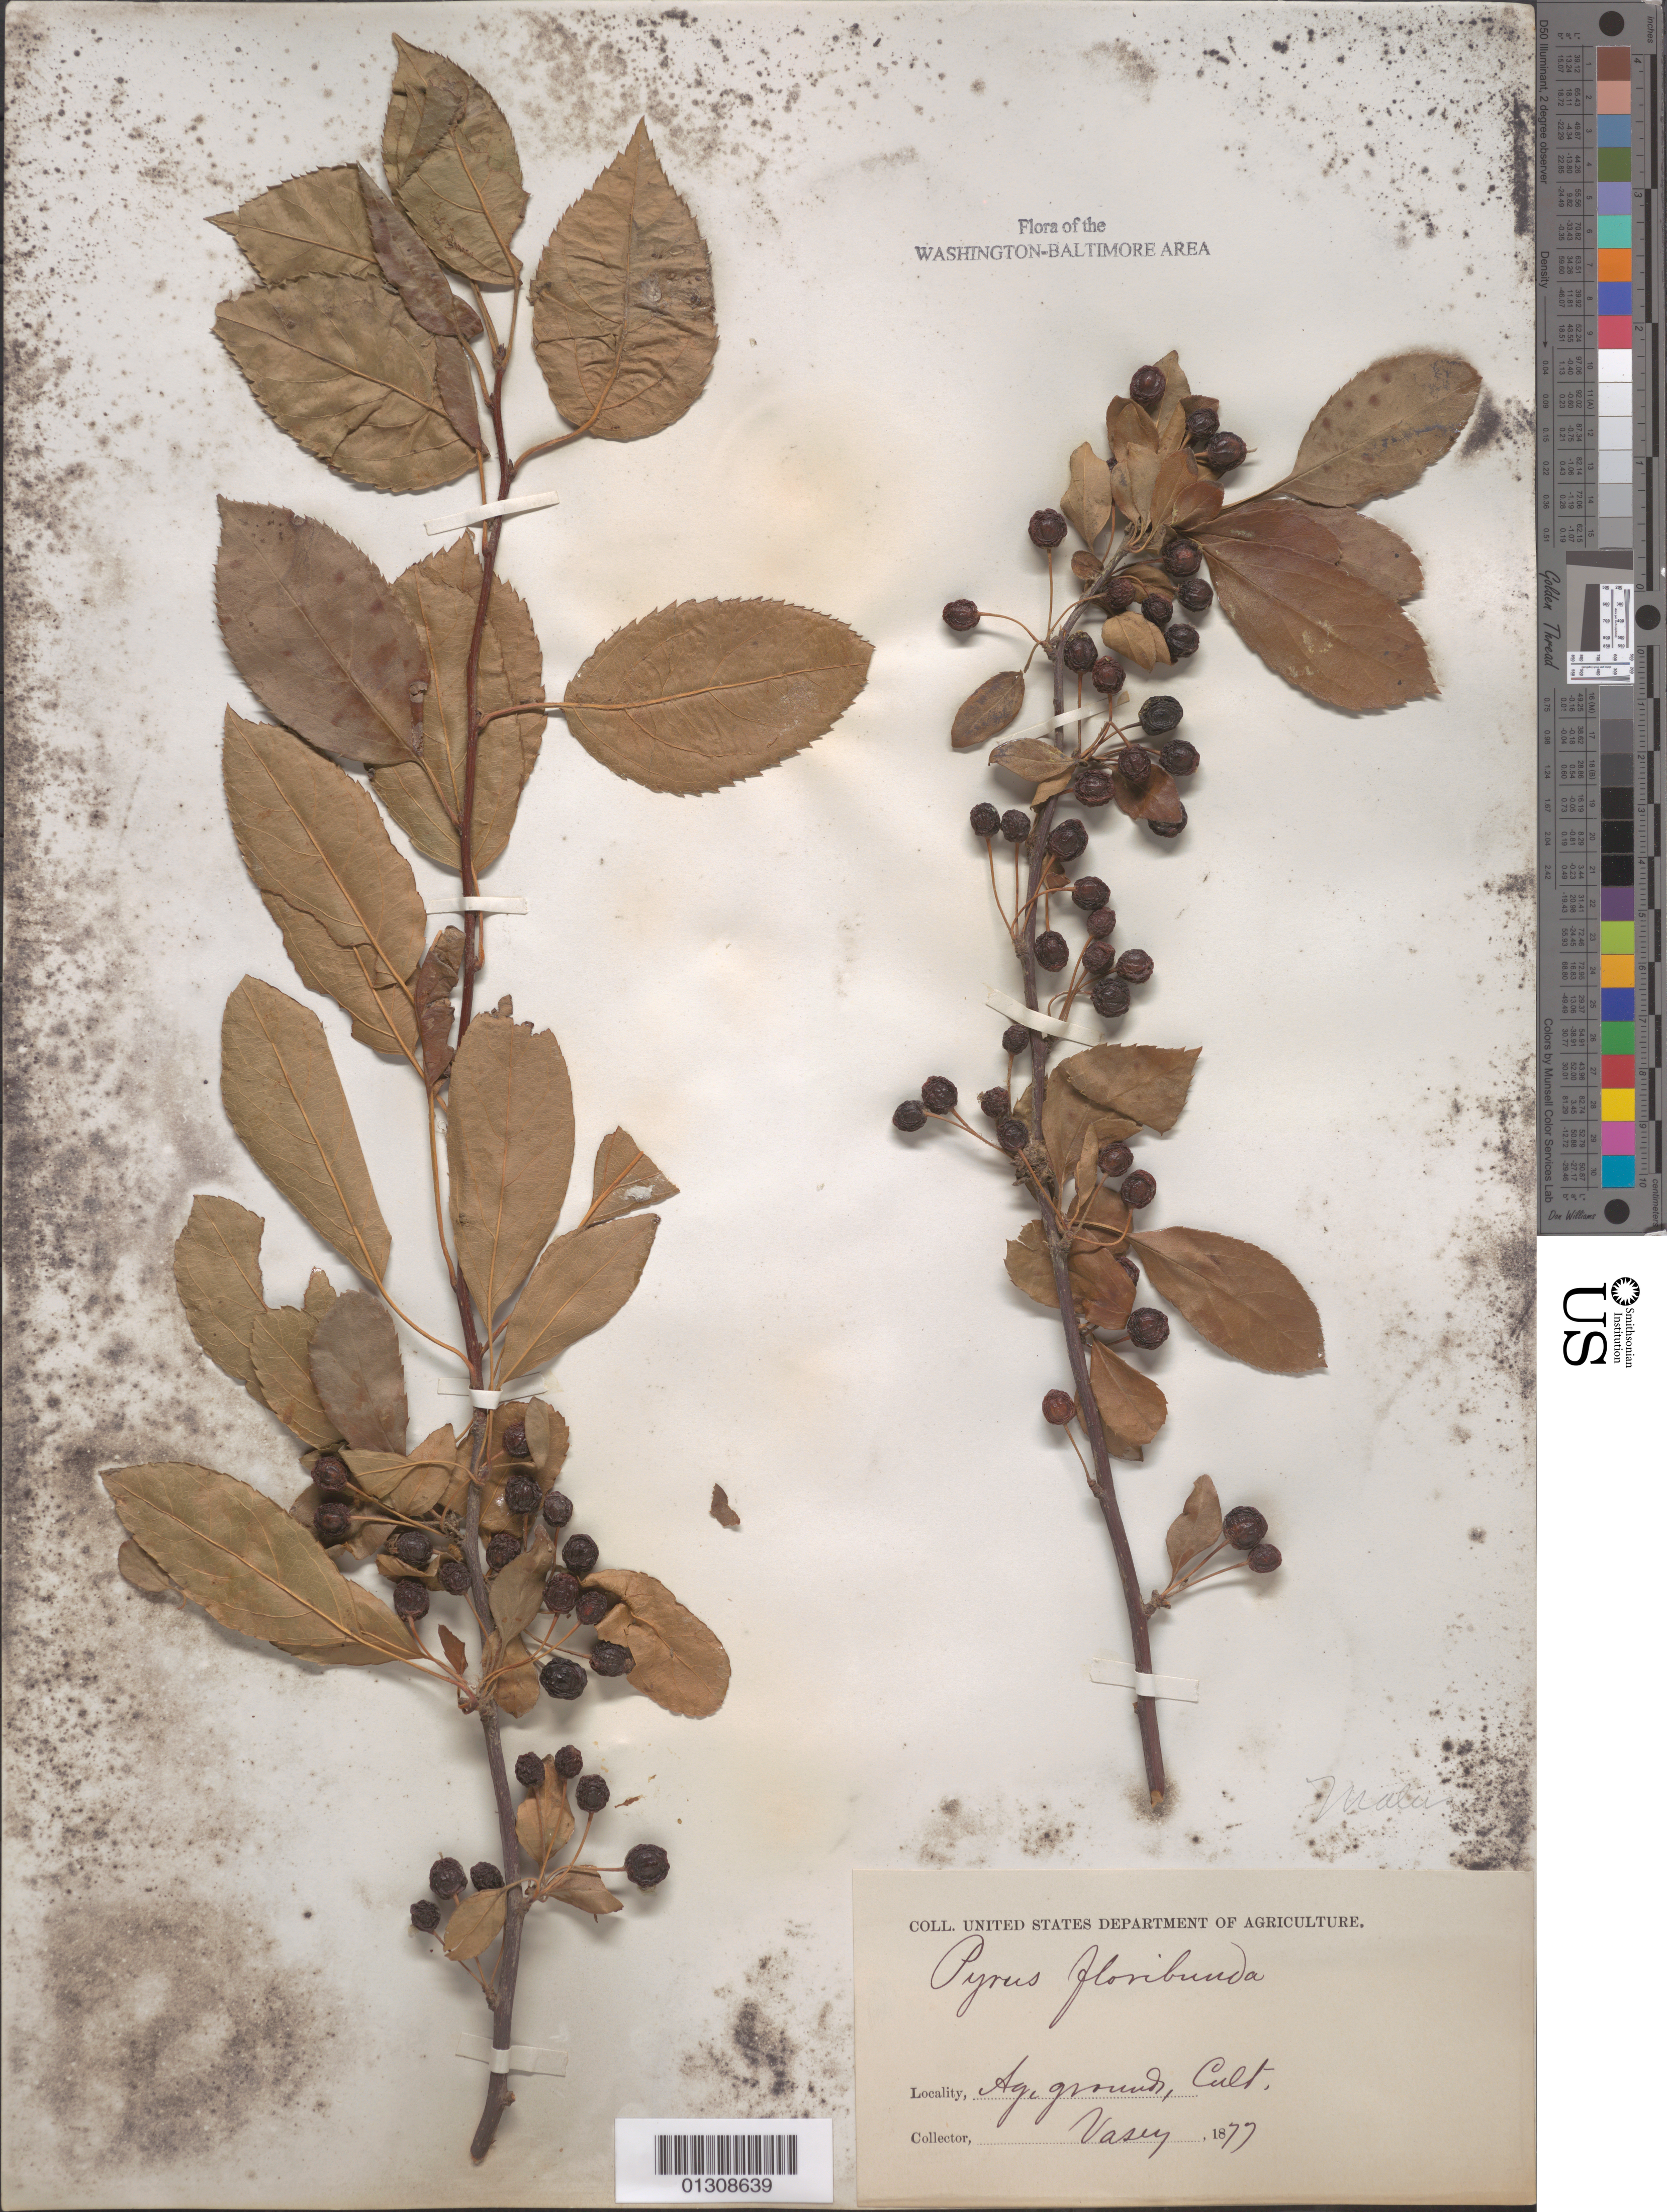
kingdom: Plantae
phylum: Tracheophyta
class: Magnoliopsida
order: Rosales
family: Rosaceae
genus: Malus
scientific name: Malus sp.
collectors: Vasey, --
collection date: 1877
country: United States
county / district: District of Columbia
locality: Ag. ground, Cult.